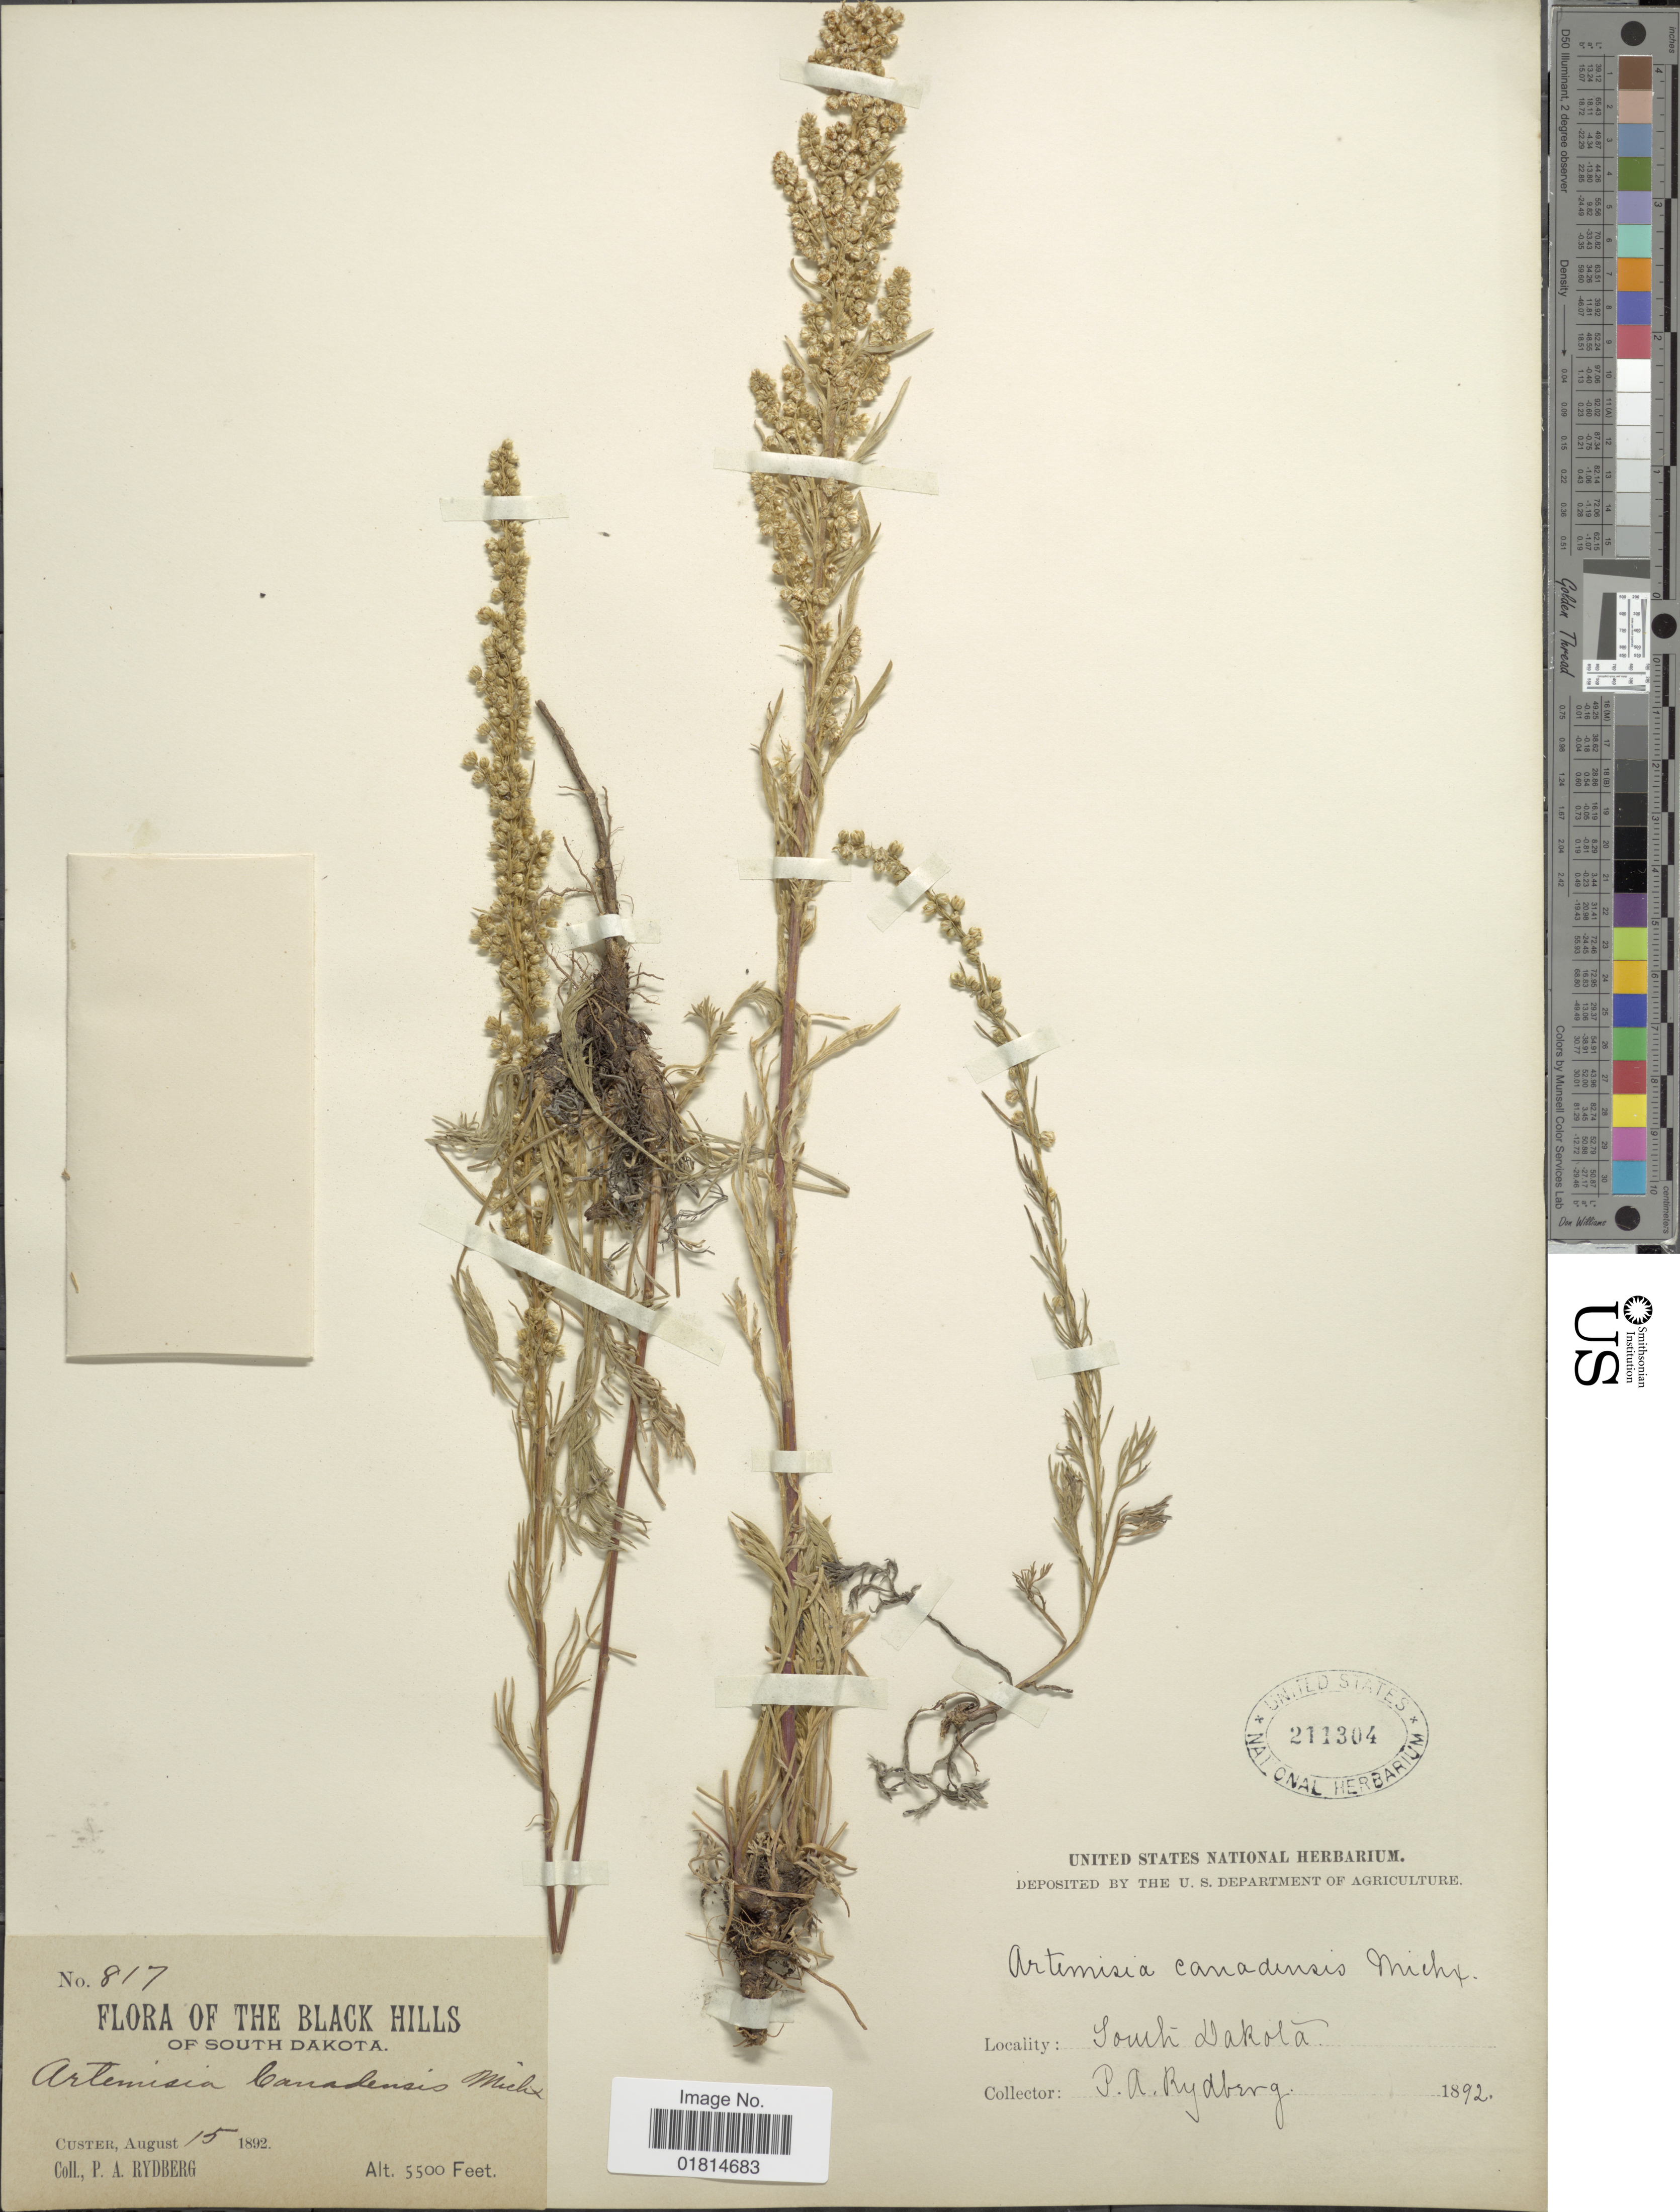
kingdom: Plantae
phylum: Tracheophyta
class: Magnoliopsida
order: Asterales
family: Asteraceae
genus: Artemisia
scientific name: Artemisia camporum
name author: Rydb.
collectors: P. A. Rydberg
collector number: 817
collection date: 1892-08-15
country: United States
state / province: South Dakota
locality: Black Hills of South Dakota. Custer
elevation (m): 1676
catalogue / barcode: US 211304